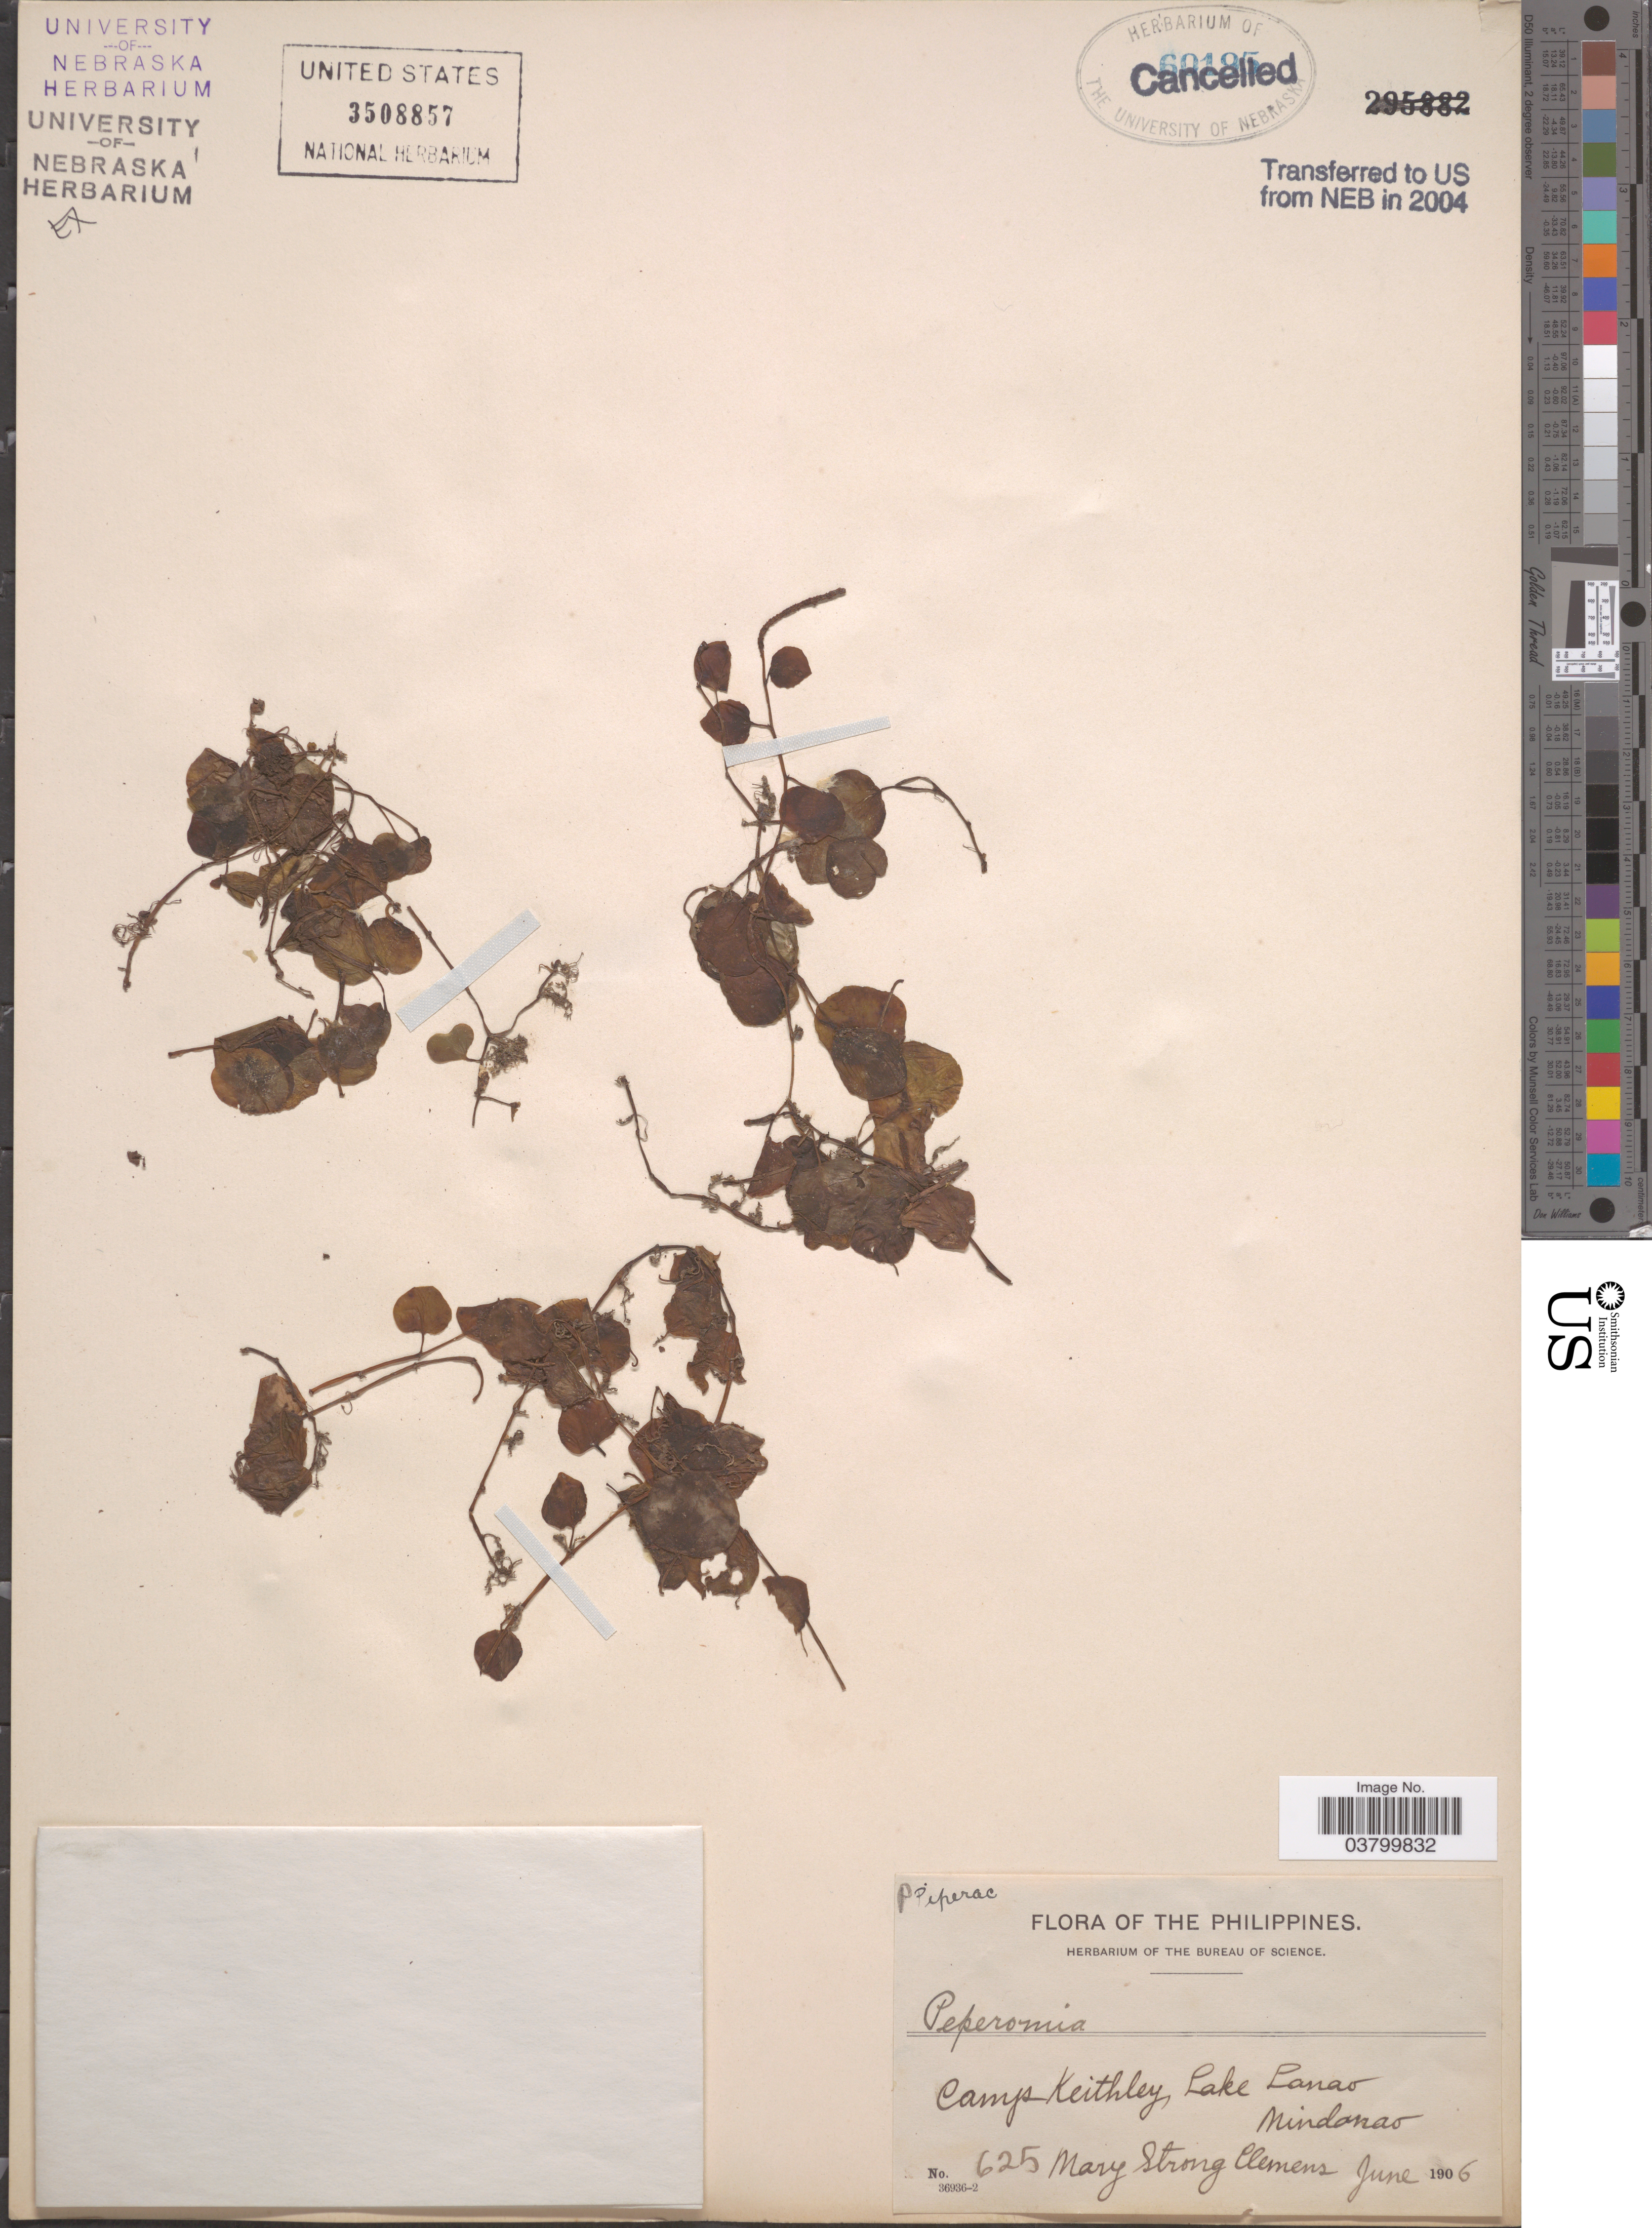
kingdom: Plantae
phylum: Tracheophyta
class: Magnoliopsida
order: Piperales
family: Piperaceae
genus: Peperomia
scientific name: Peperomia sp.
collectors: M. S. Clemens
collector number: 625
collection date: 1906-06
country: Philippines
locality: Camp Keithley, Lake Lanao.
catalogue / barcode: US 3508857